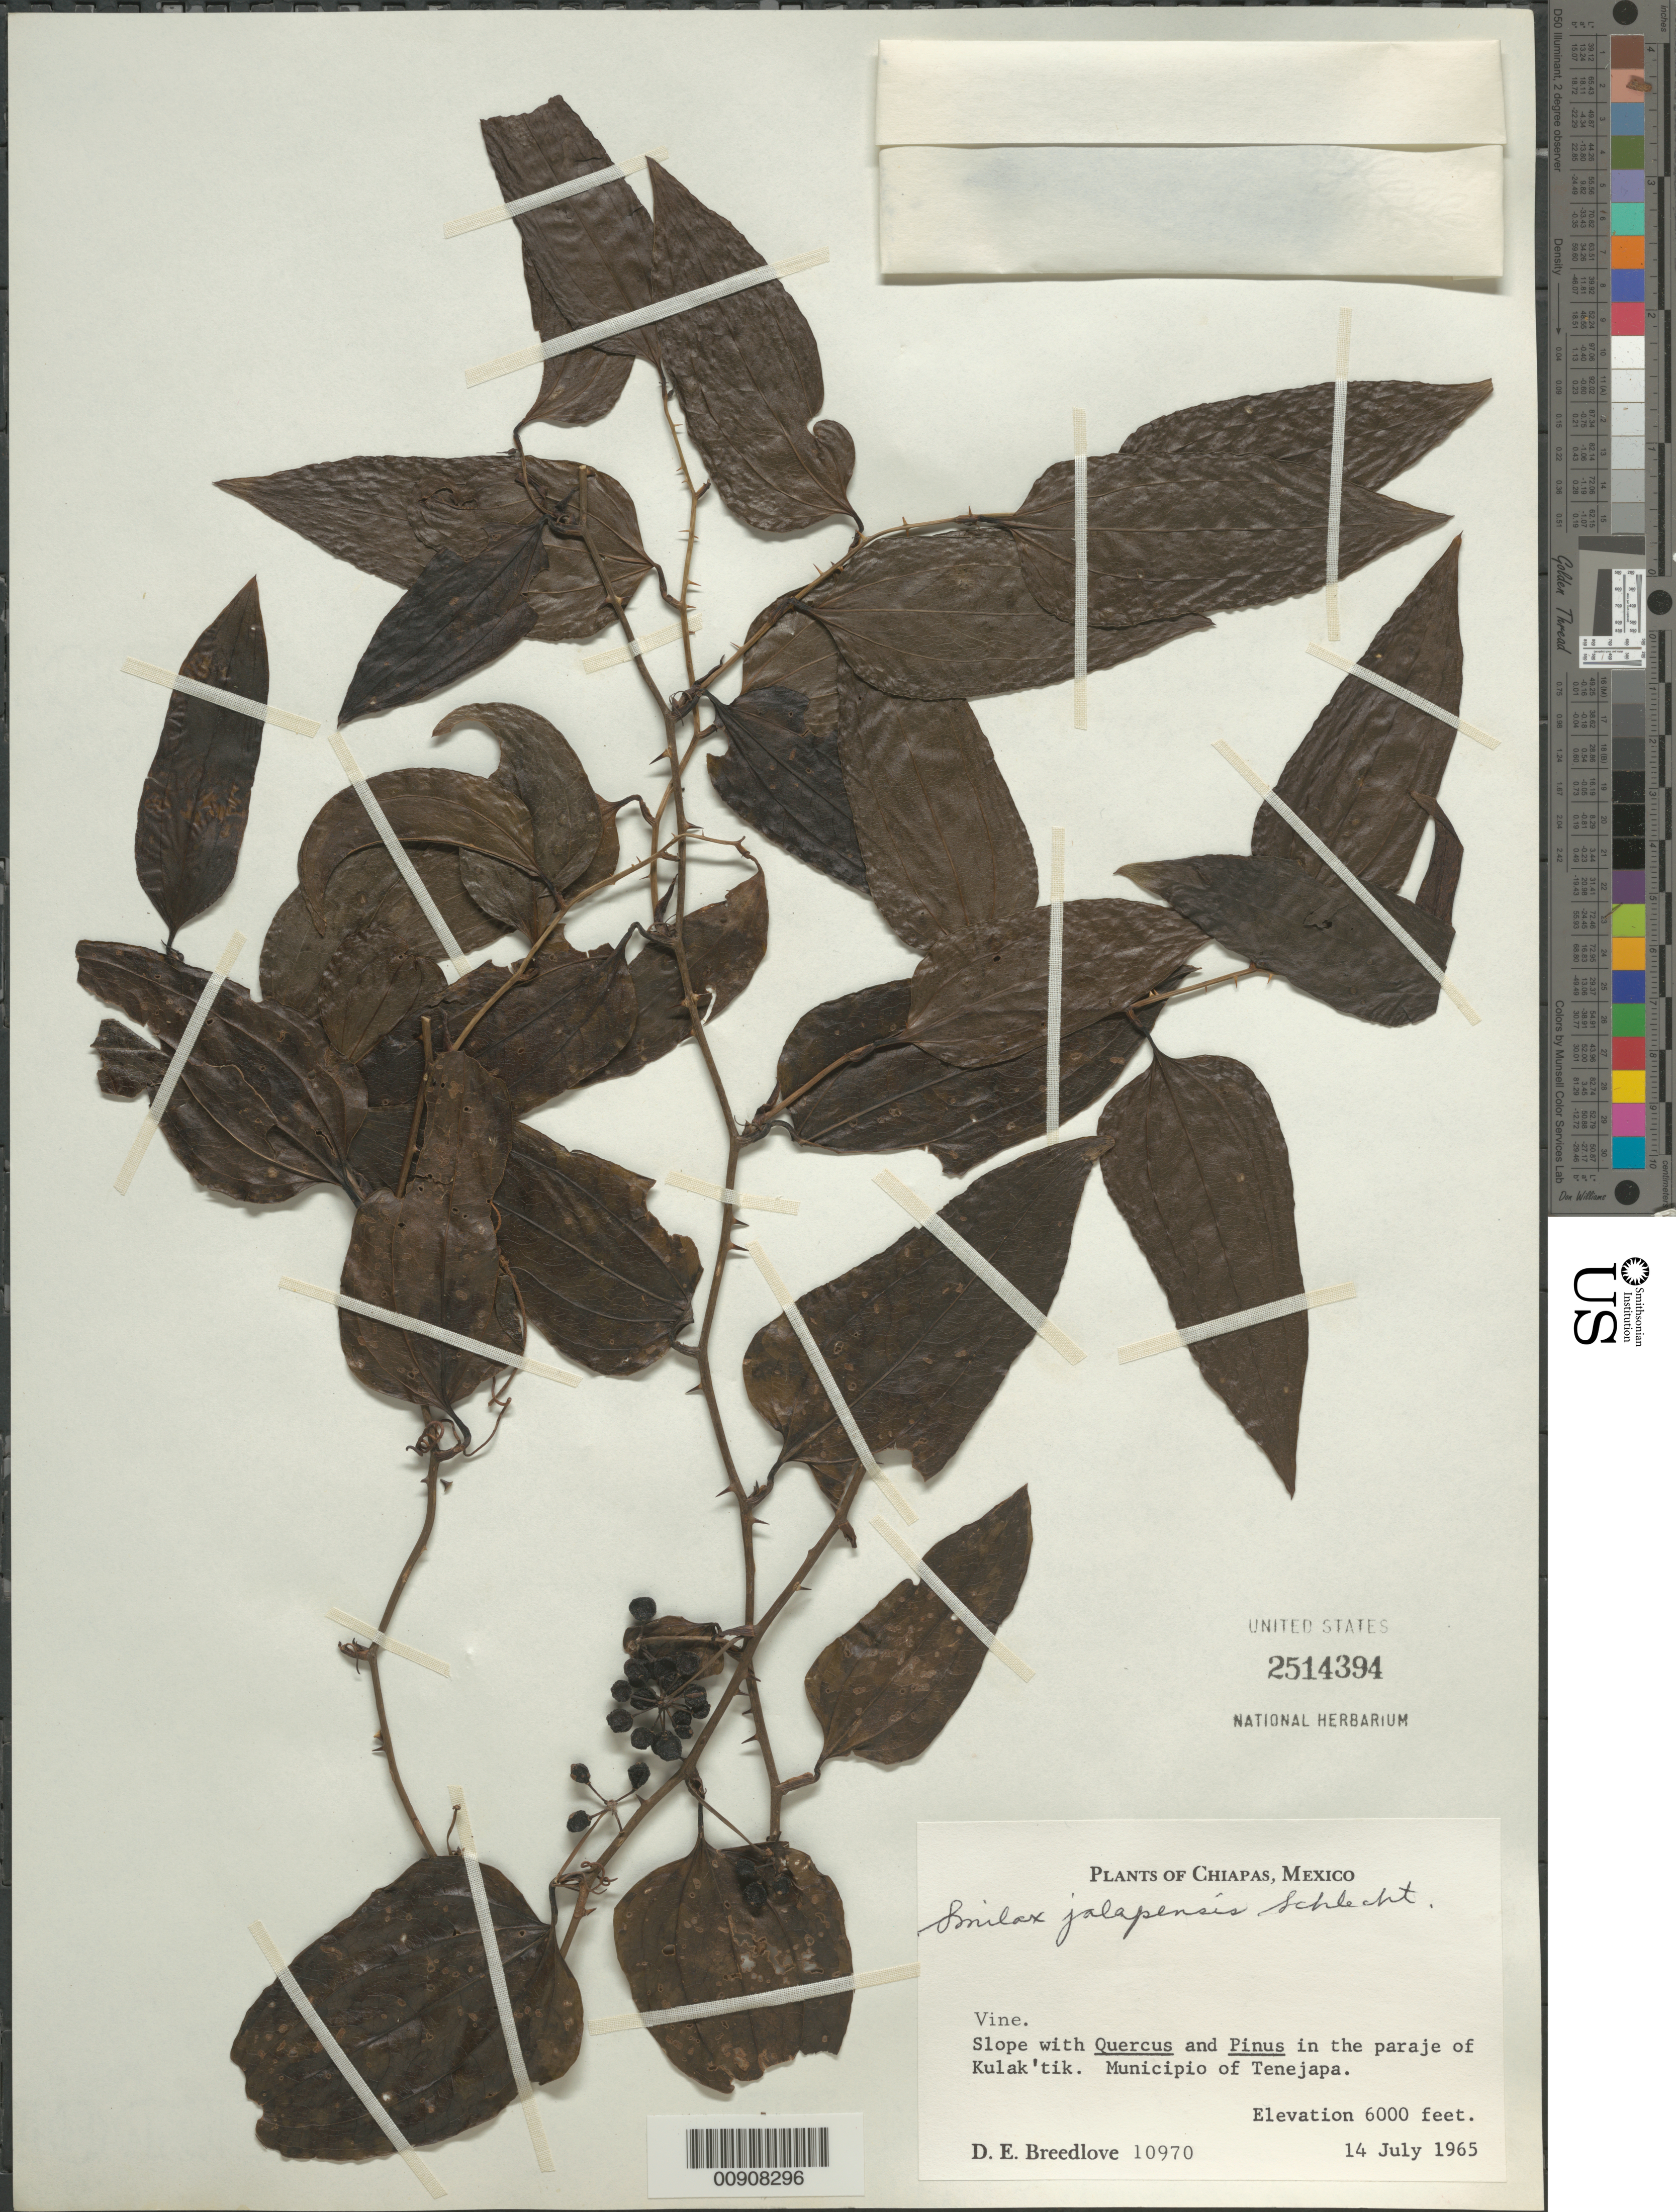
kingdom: Plantae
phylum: Tracheophyta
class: Liliopsida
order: Liliales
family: Smilacaceae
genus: Smilax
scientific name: Smilax jalapensis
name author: Schltdl.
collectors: D. E. Breedlove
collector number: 10970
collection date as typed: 14 Jul 1965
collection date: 1965-07-14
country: Mexico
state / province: Chiapas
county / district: Tenejapa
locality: In the paraje of Kulak'tik, Municipio of Tenejapa, Chiapas.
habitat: Slope with Quercus and Pinus.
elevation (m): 1829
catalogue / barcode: US 2514394